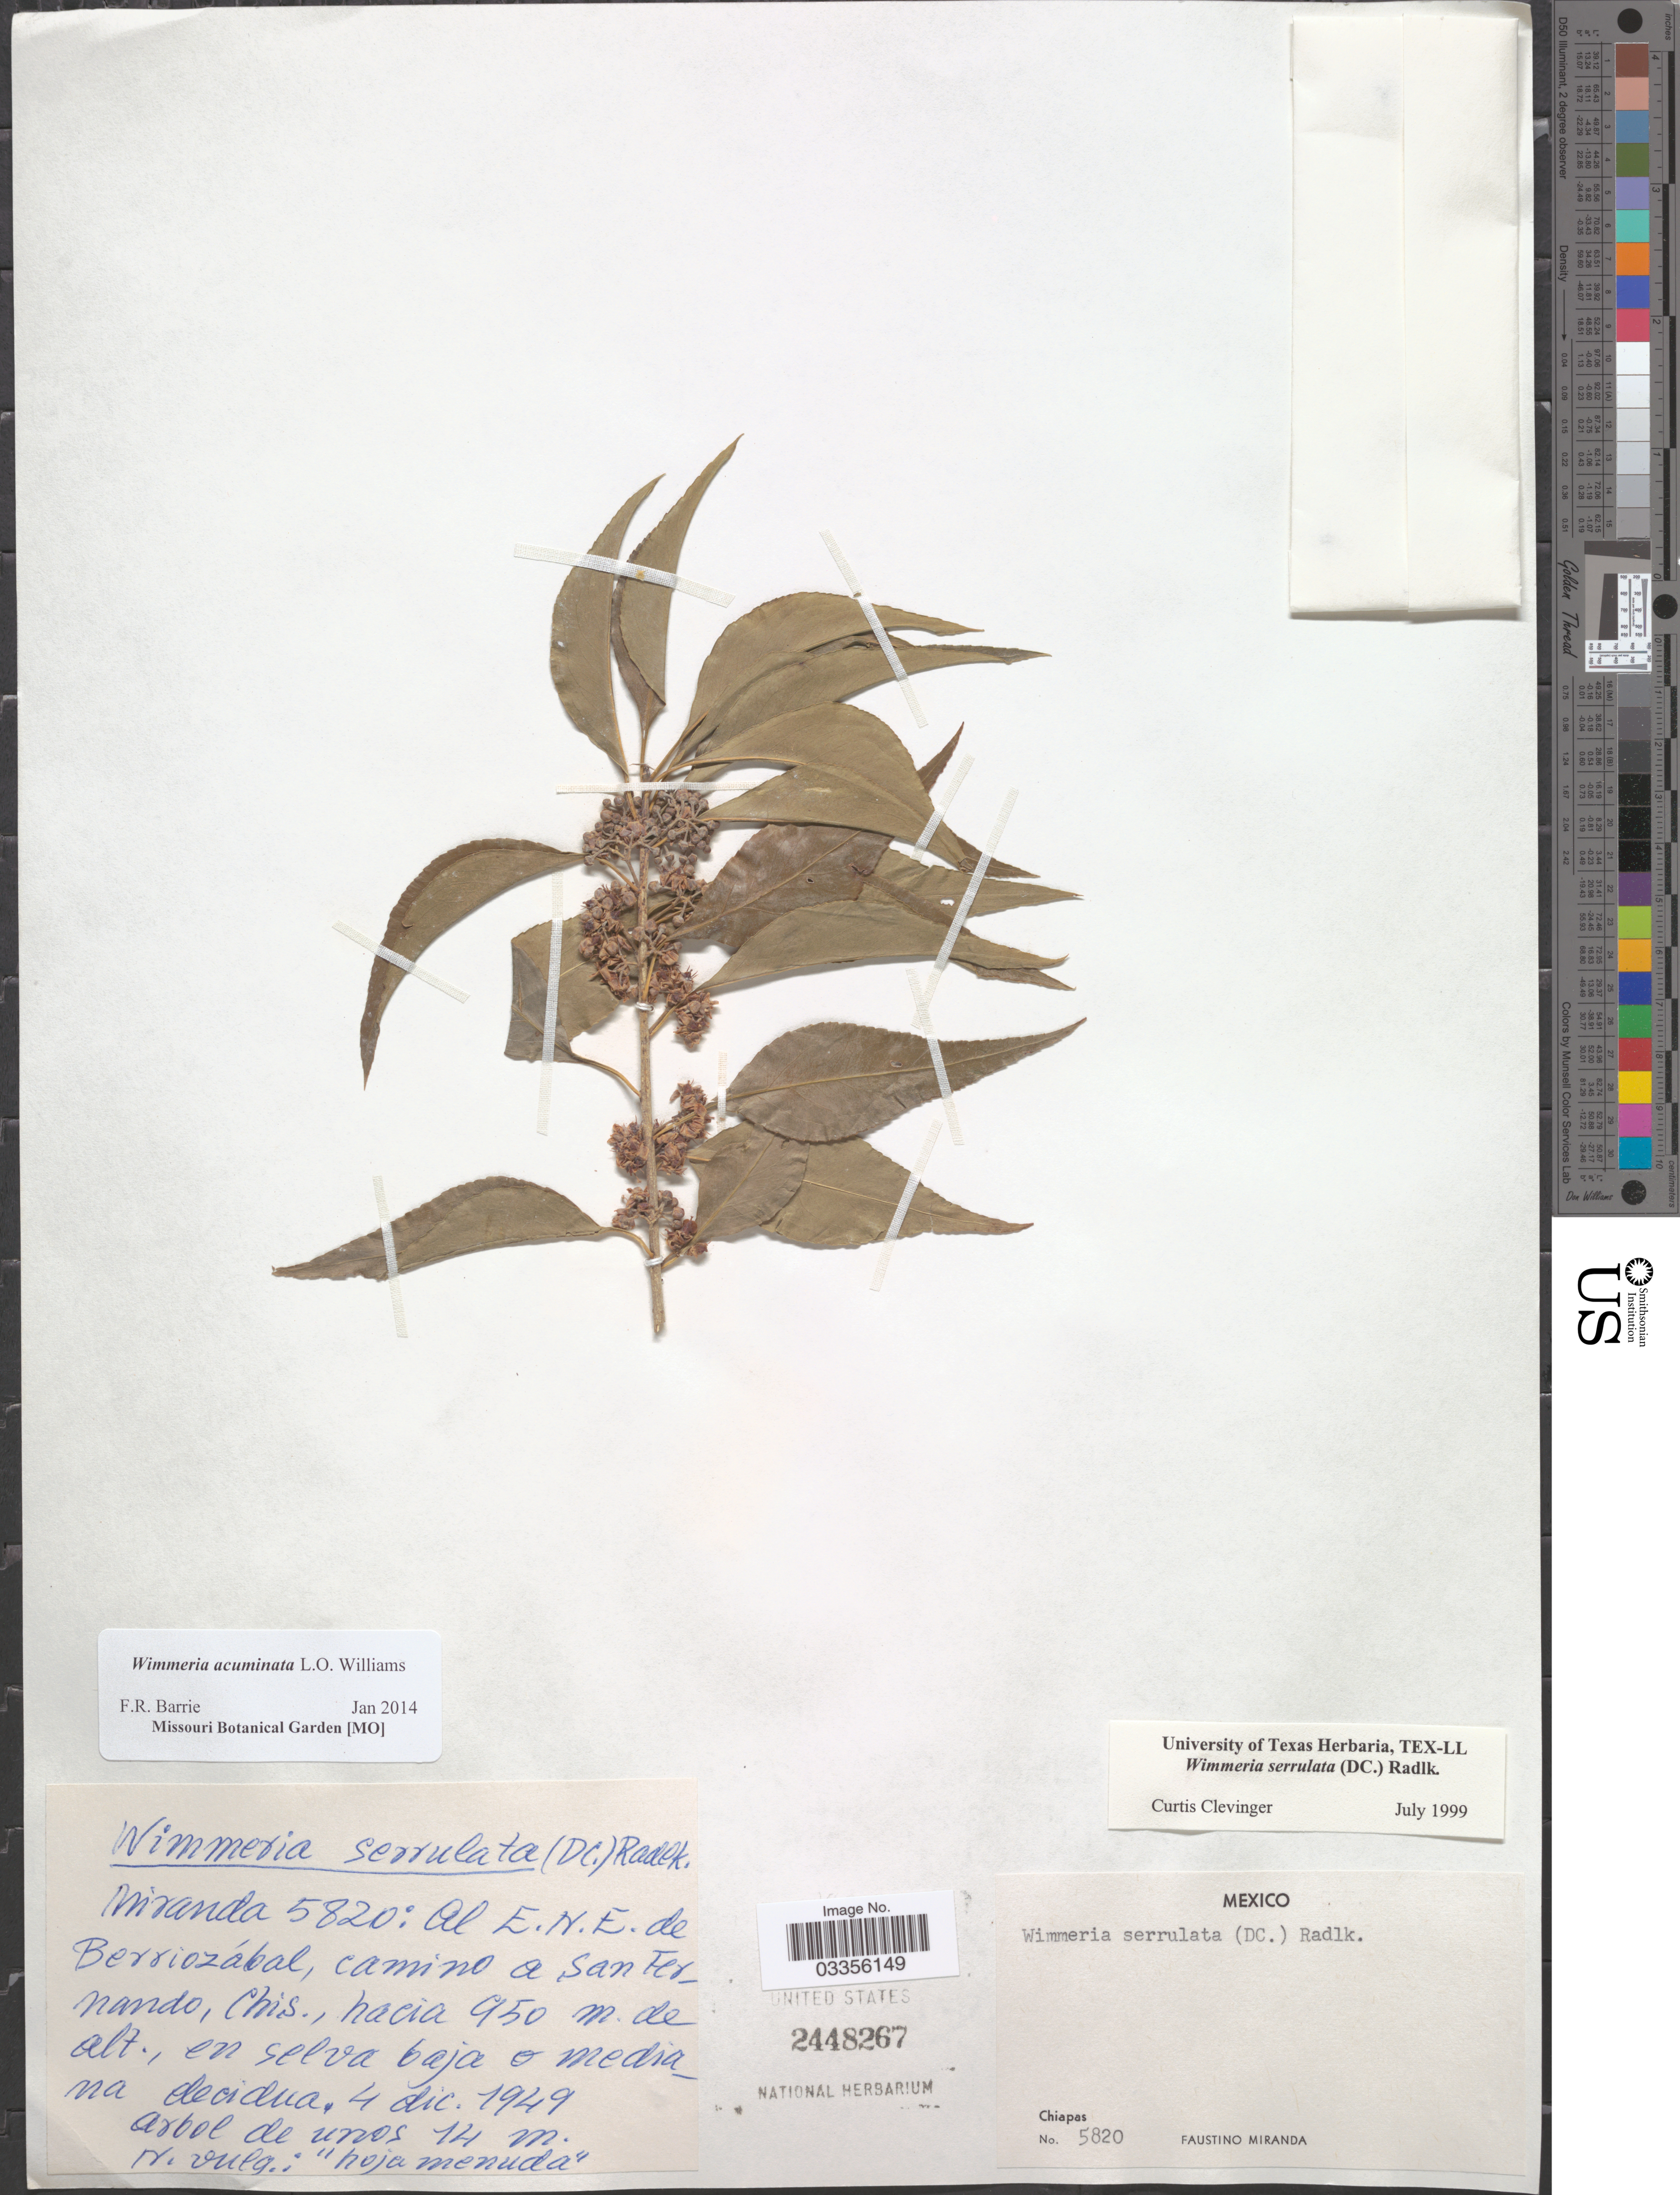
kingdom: Plantae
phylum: Tracheophyta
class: Magnoliopsida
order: Celastrales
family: Celastraceae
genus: Wimmeria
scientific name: Wimmeria acuminata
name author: L.O. Williams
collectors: F. Miranda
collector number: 5820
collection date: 1949-12-04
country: Mexico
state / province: Chiapas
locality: Al E.N.E. de Berriozábal, camino a San Fernando.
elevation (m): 950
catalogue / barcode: US 2448267